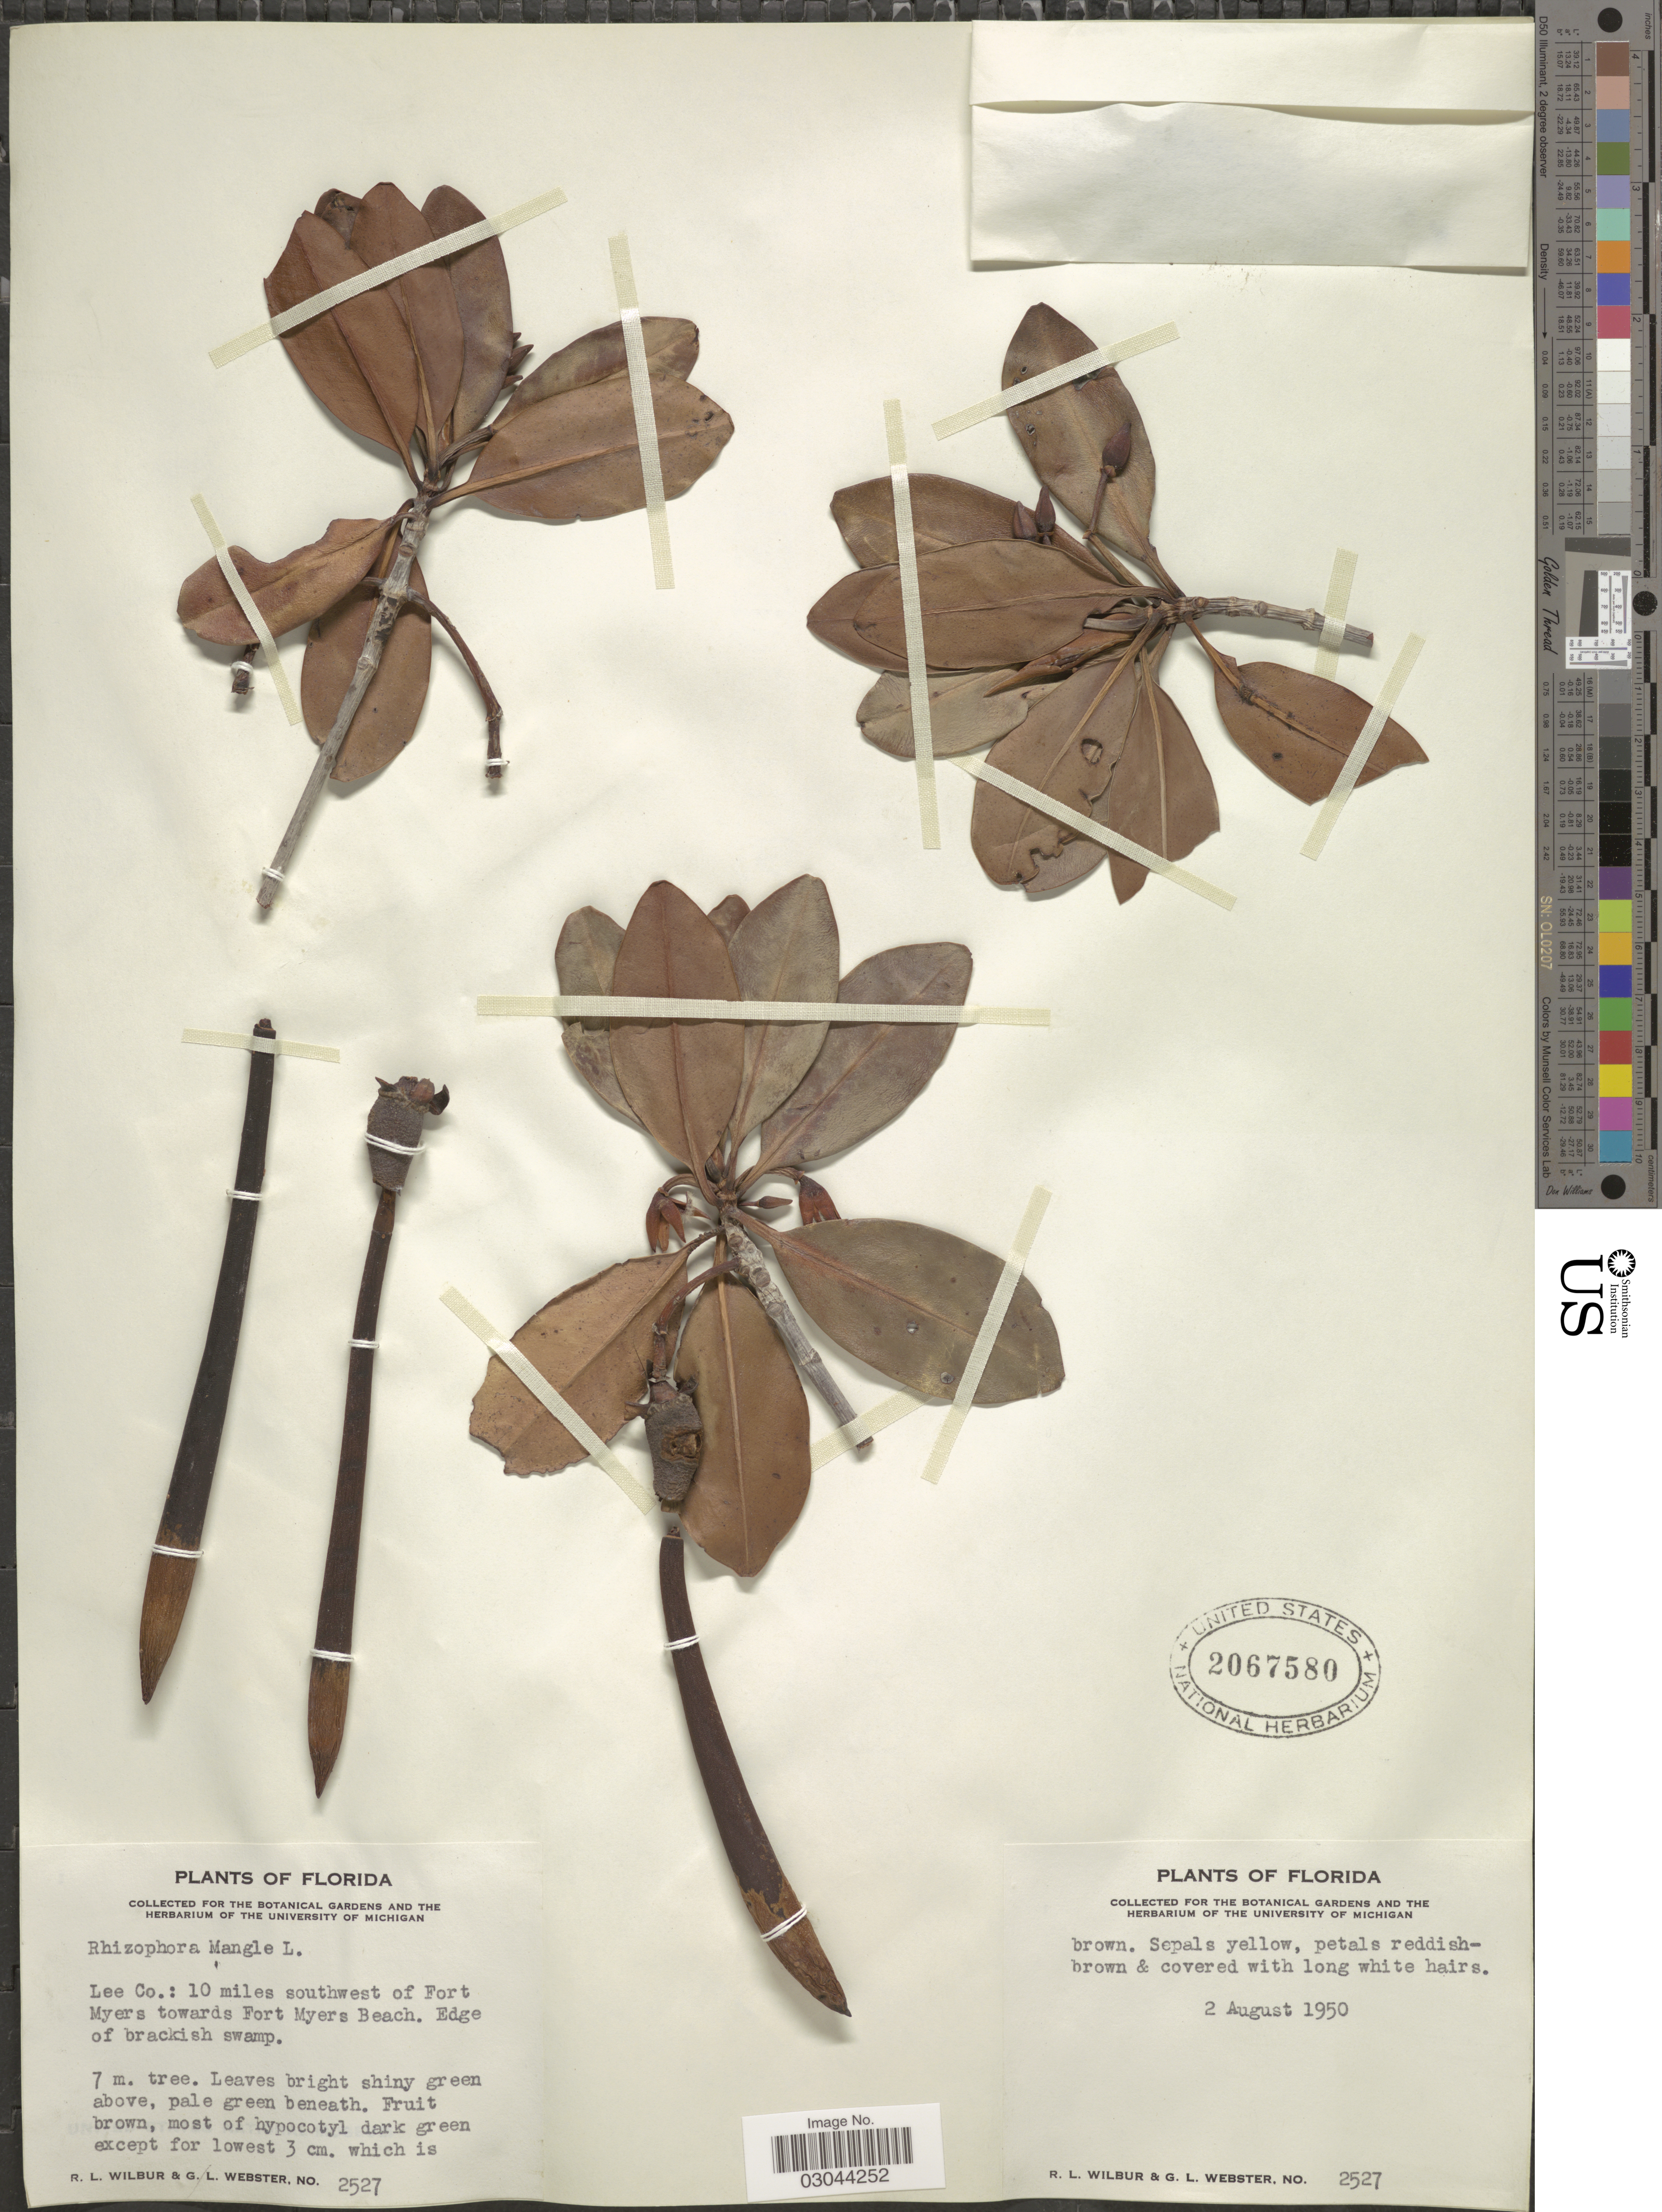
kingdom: Plantae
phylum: Tracheophyta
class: Magnoliopsida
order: Malpighiales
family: Rhizophoraceae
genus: Rhizophora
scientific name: Rhizophora mangle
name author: L.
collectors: R. L. Wilbur & G. L. Webster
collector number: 2527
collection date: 1950-08-02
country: United States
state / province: Florida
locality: Lee Co.: 10 miles southwest of Fort Myers towards Fort Myers Beach. Edge of brackish swamp.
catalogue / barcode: US 2067580